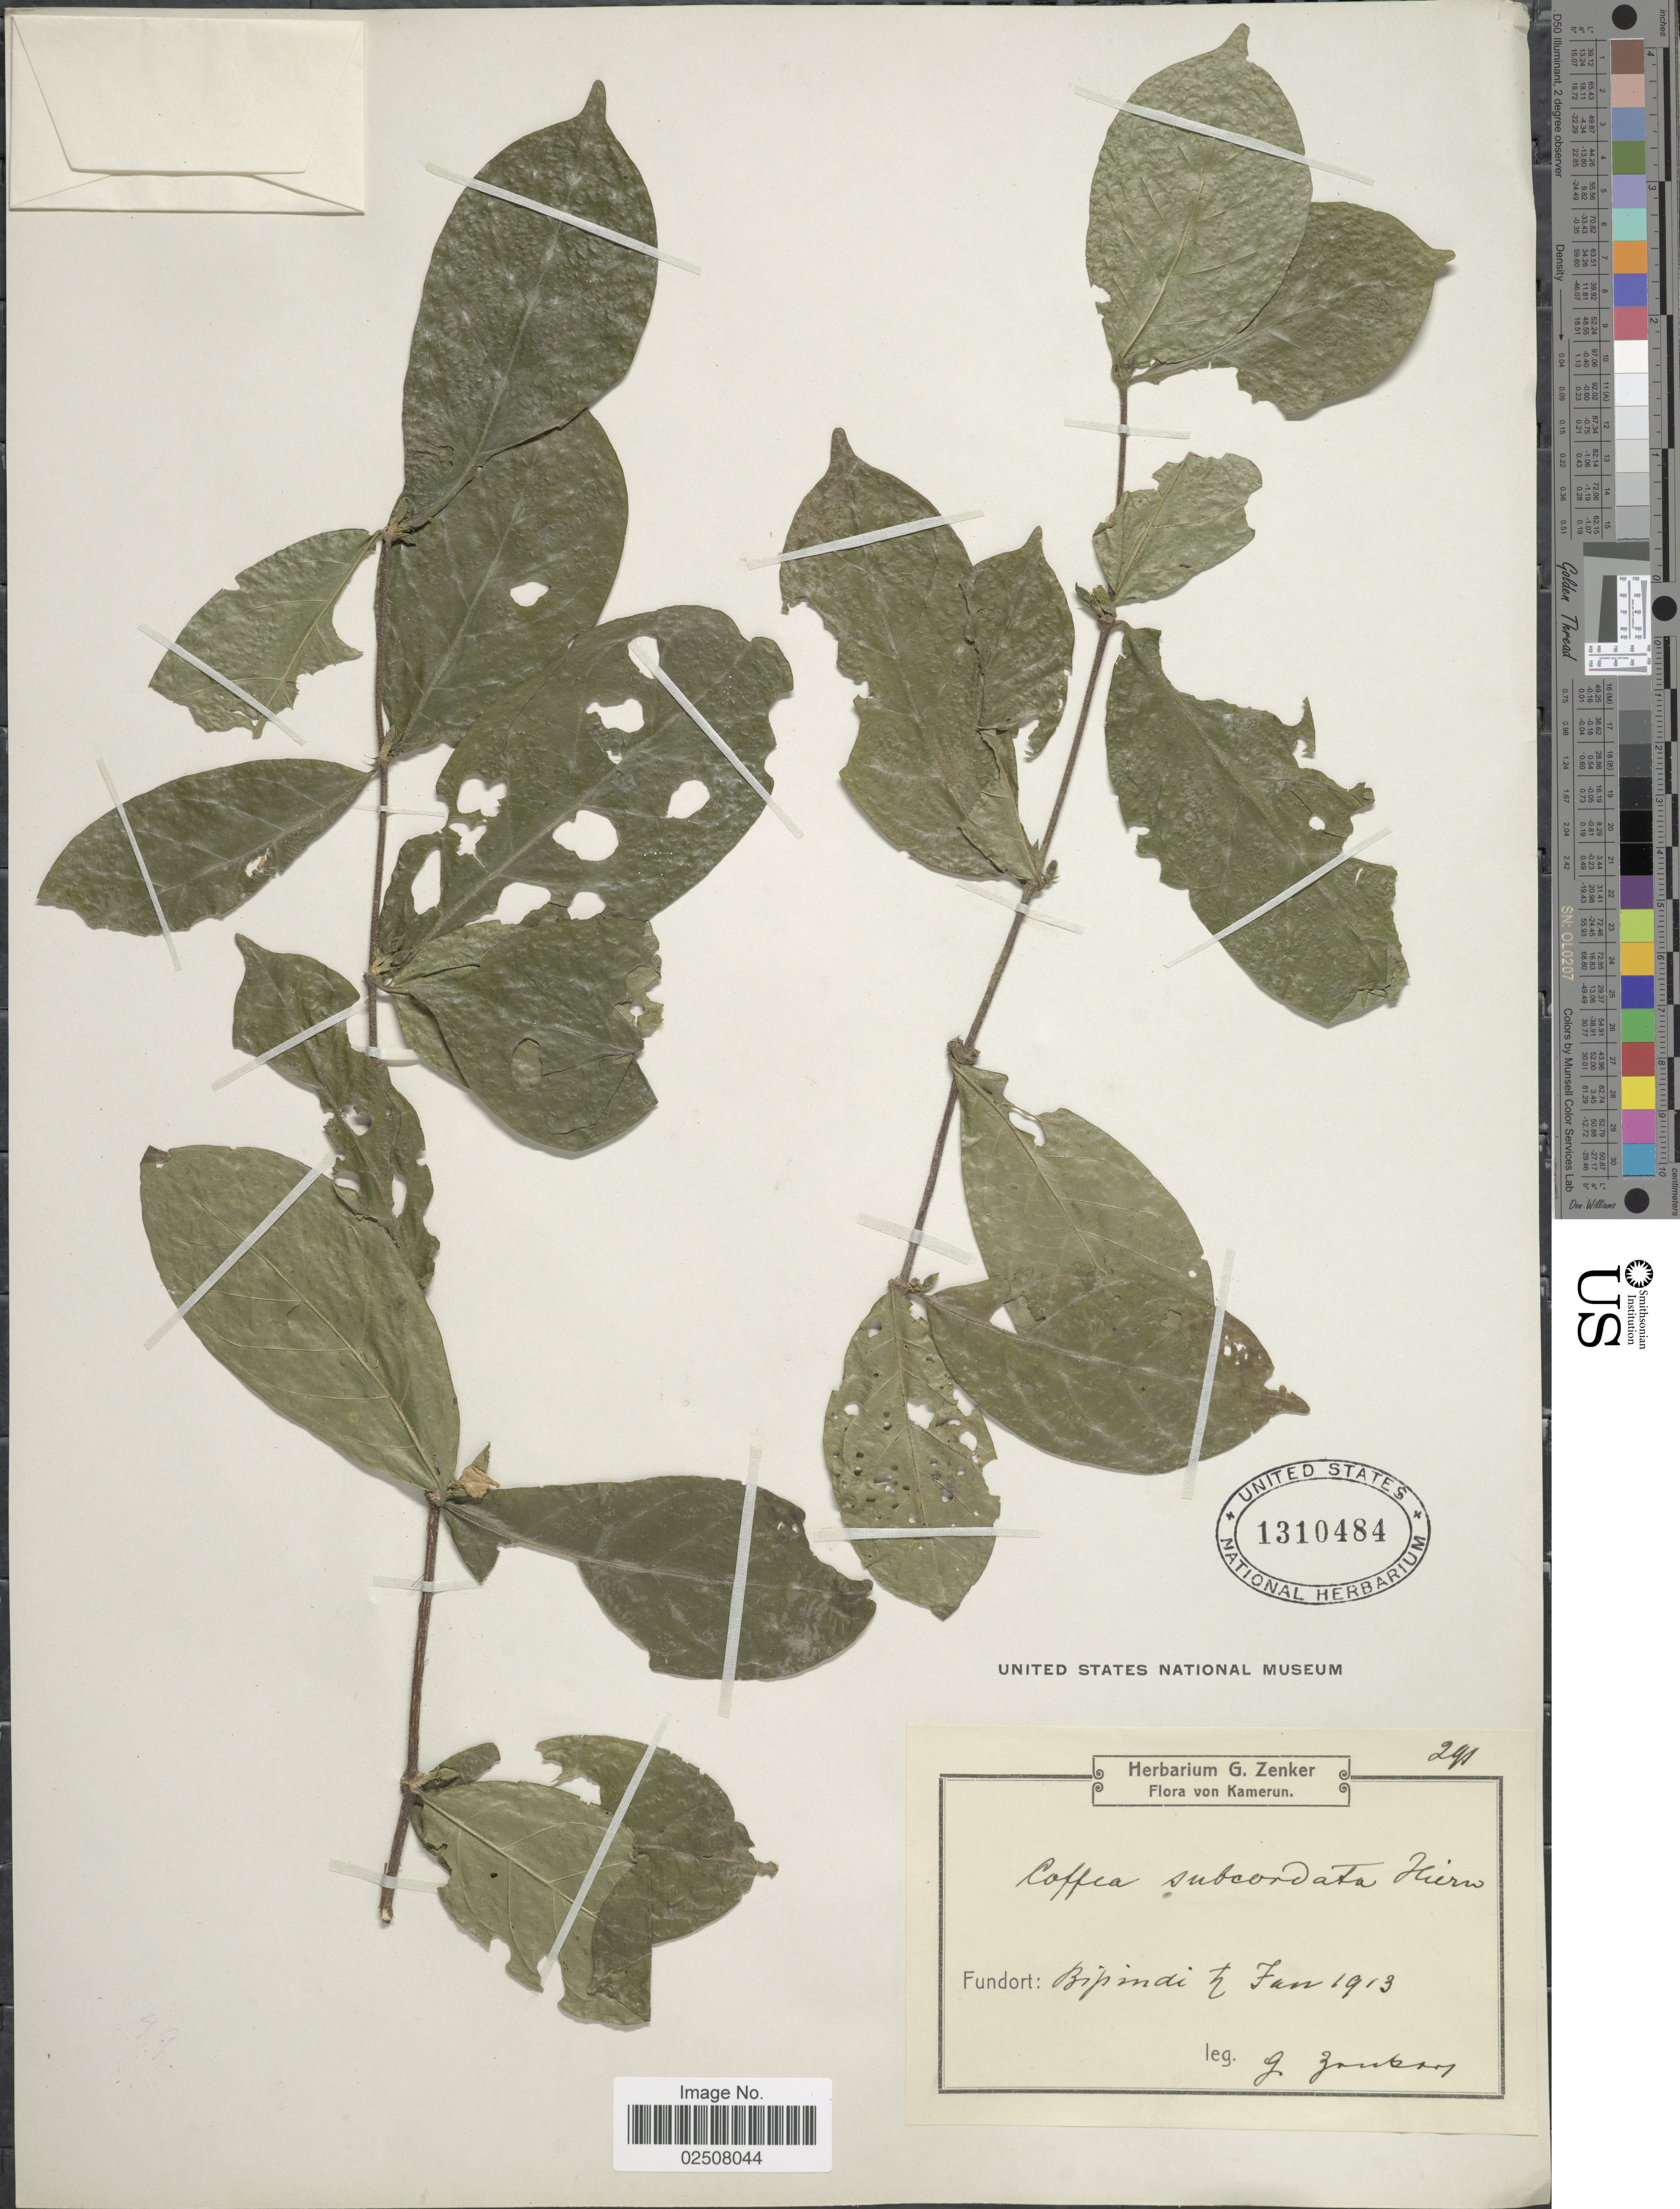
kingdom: Plantae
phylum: Tracheophyta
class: Magnoliopsida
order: Gentianales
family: Rubiaceae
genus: Coffea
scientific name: Coffea subcordata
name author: Hiern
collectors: G. A. Zenker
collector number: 291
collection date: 1913-01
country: Cameroon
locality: Bipindi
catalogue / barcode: US 1310484